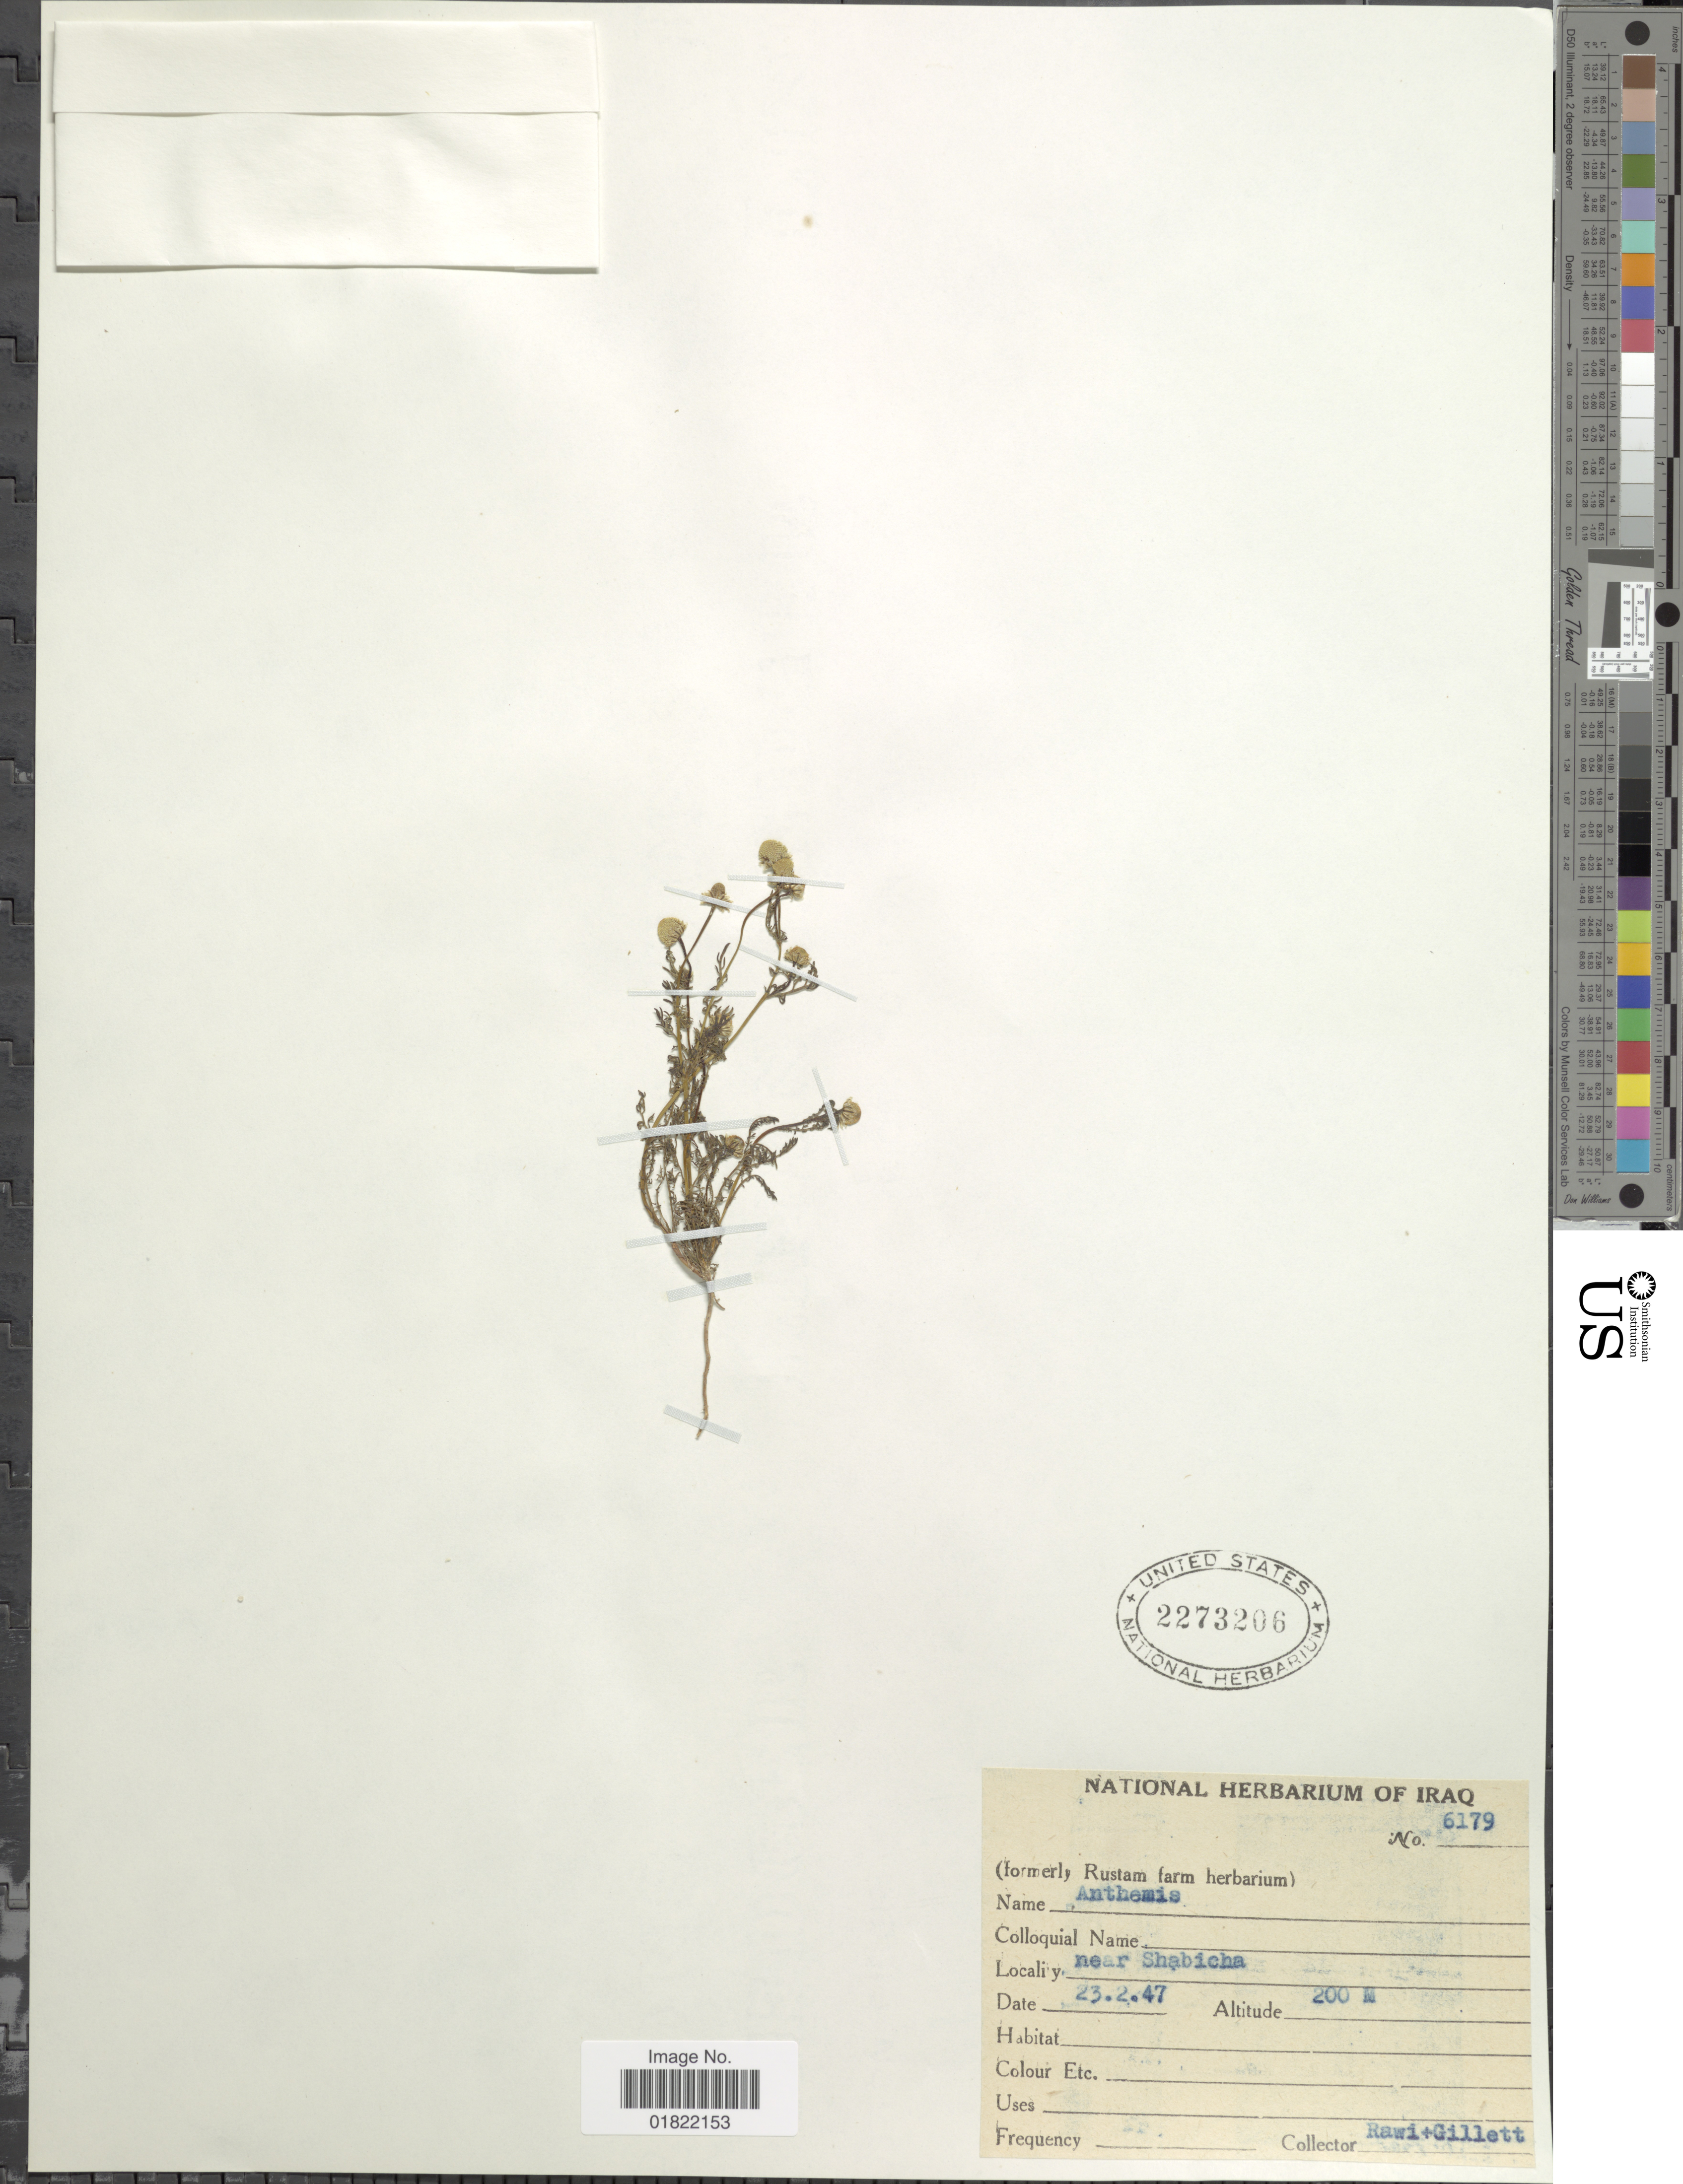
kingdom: Plantae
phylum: Tracheophyta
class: Magnoliopsida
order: Asterales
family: Asteraceae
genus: Anthemis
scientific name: Anthemis sp.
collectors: -. Rawi & Gillett, --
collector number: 6179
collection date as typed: Transcribed d/m/y: 23/2/47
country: Iraq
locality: Near Shabicha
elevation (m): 200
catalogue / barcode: US 2273206